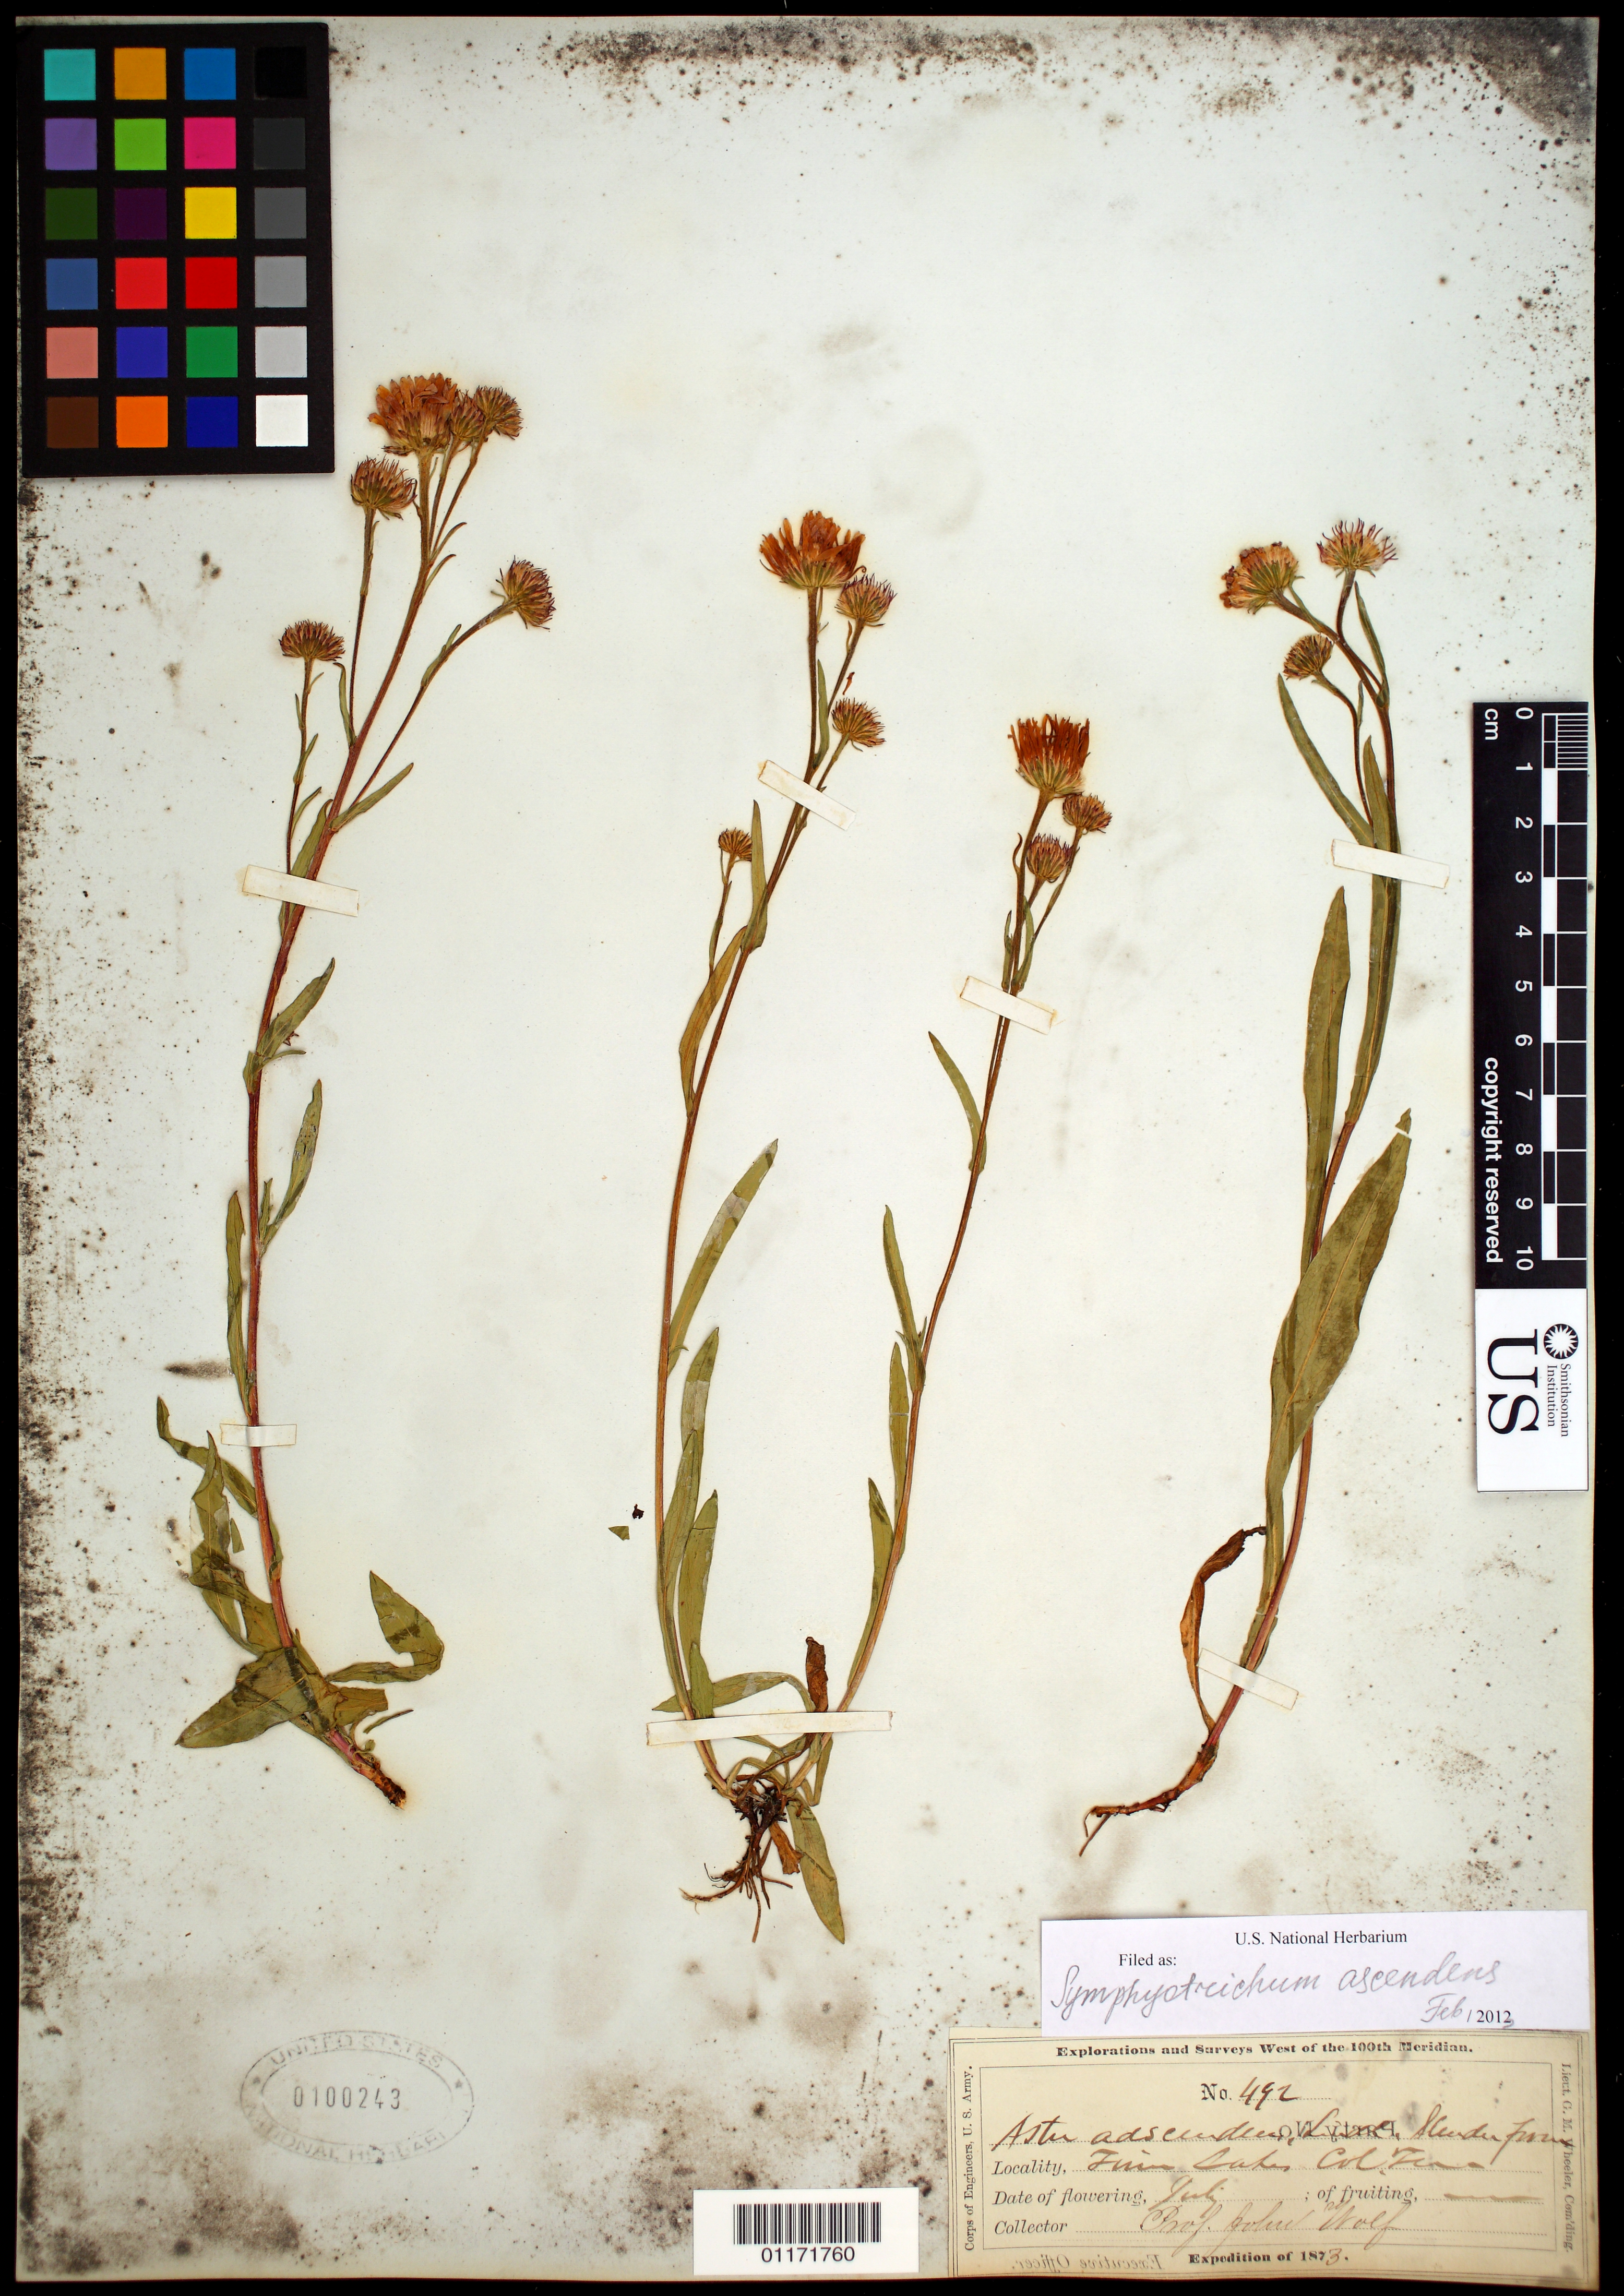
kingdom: Plantae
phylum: Tracheophyta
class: Magnoliopsida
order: Asterales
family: Asteraceae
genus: Symphyotrichum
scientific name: Symphyotrichum ascendens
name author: (Lindl.) G.L. Nesom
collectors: J. Wolf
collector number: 492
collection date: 1873-07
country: United States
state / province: Colorado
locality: Twin Lakes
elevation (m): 2926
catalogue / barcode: US 100243